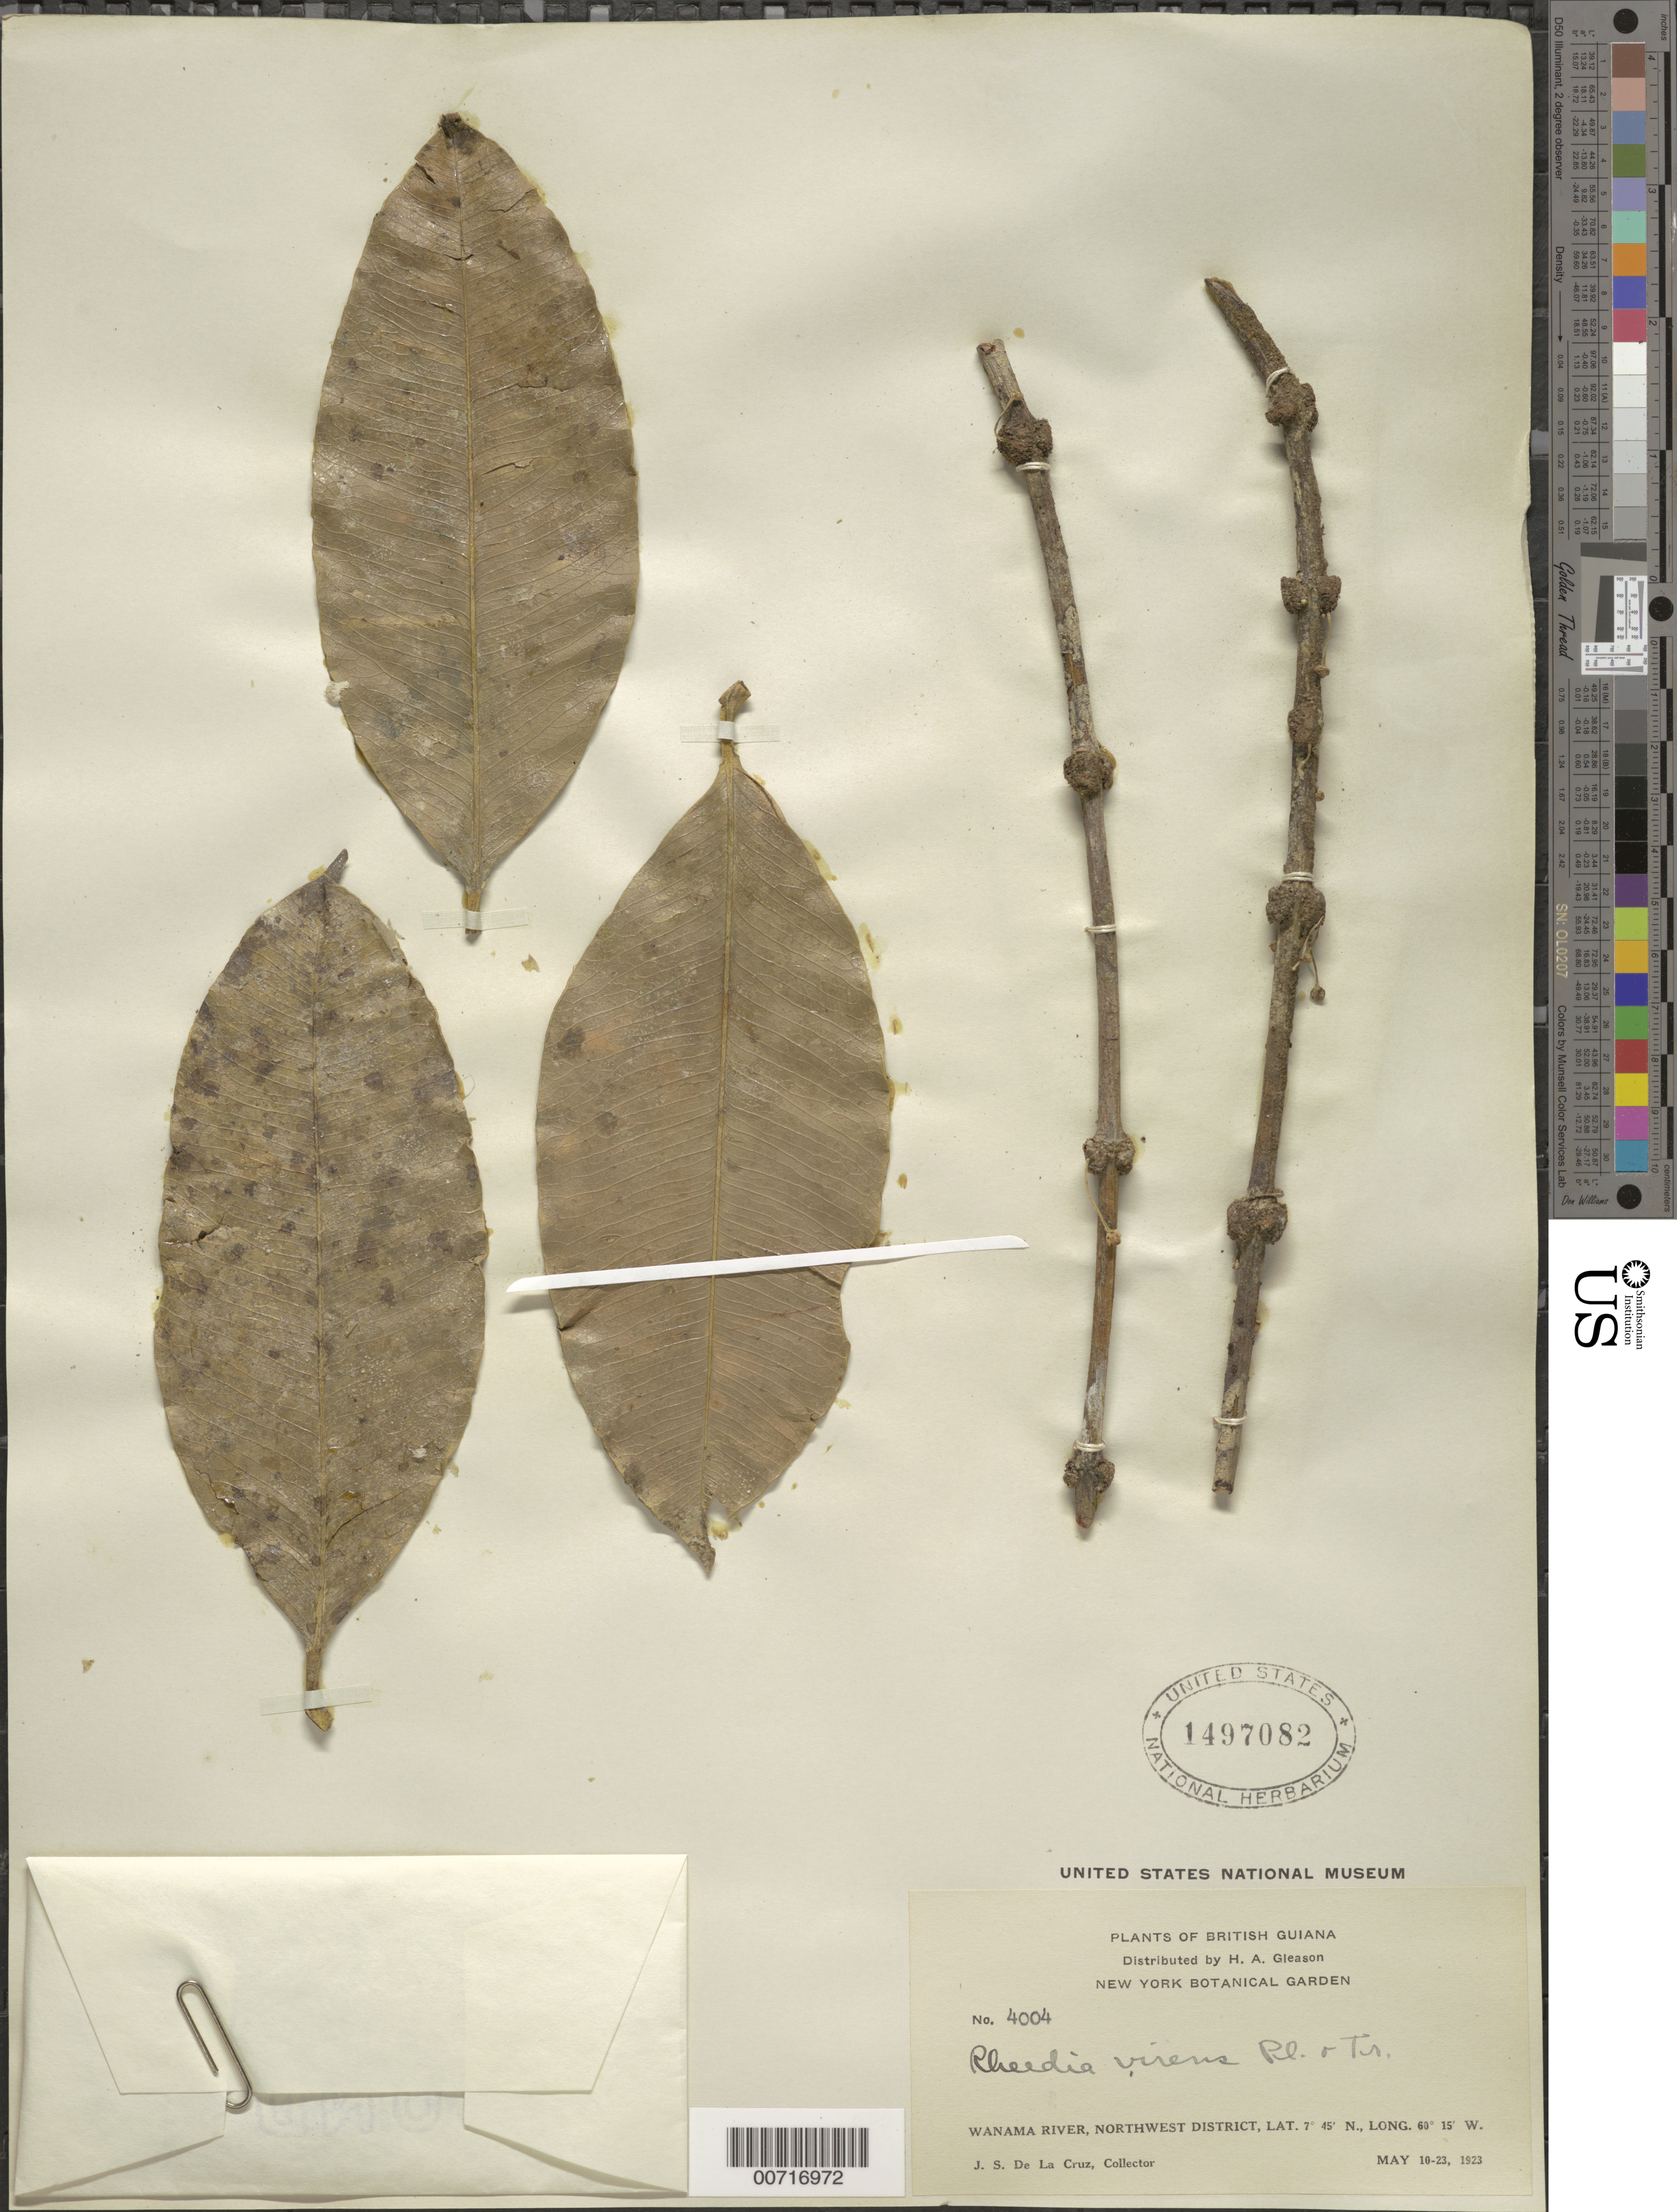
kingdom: Plantae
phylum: Tracheophyta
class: Magnoliopsida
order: Malpighiales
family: Clusiaceae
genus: Garcinia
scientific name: Garcinia madruno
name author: (Kunth) Hammel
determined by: Strong, Mark T., (BOT), Smithsonian Institution - National Museum of Natural History (UNITED STATES)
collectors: J. S. de la Cruz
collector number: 4004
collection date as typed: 10-May-23 to 23-May-23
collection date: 1923-05-10/1923-05-23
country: Guyana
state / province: Barima-Waini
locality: Wanama R., NW District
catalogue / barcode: US 1497082